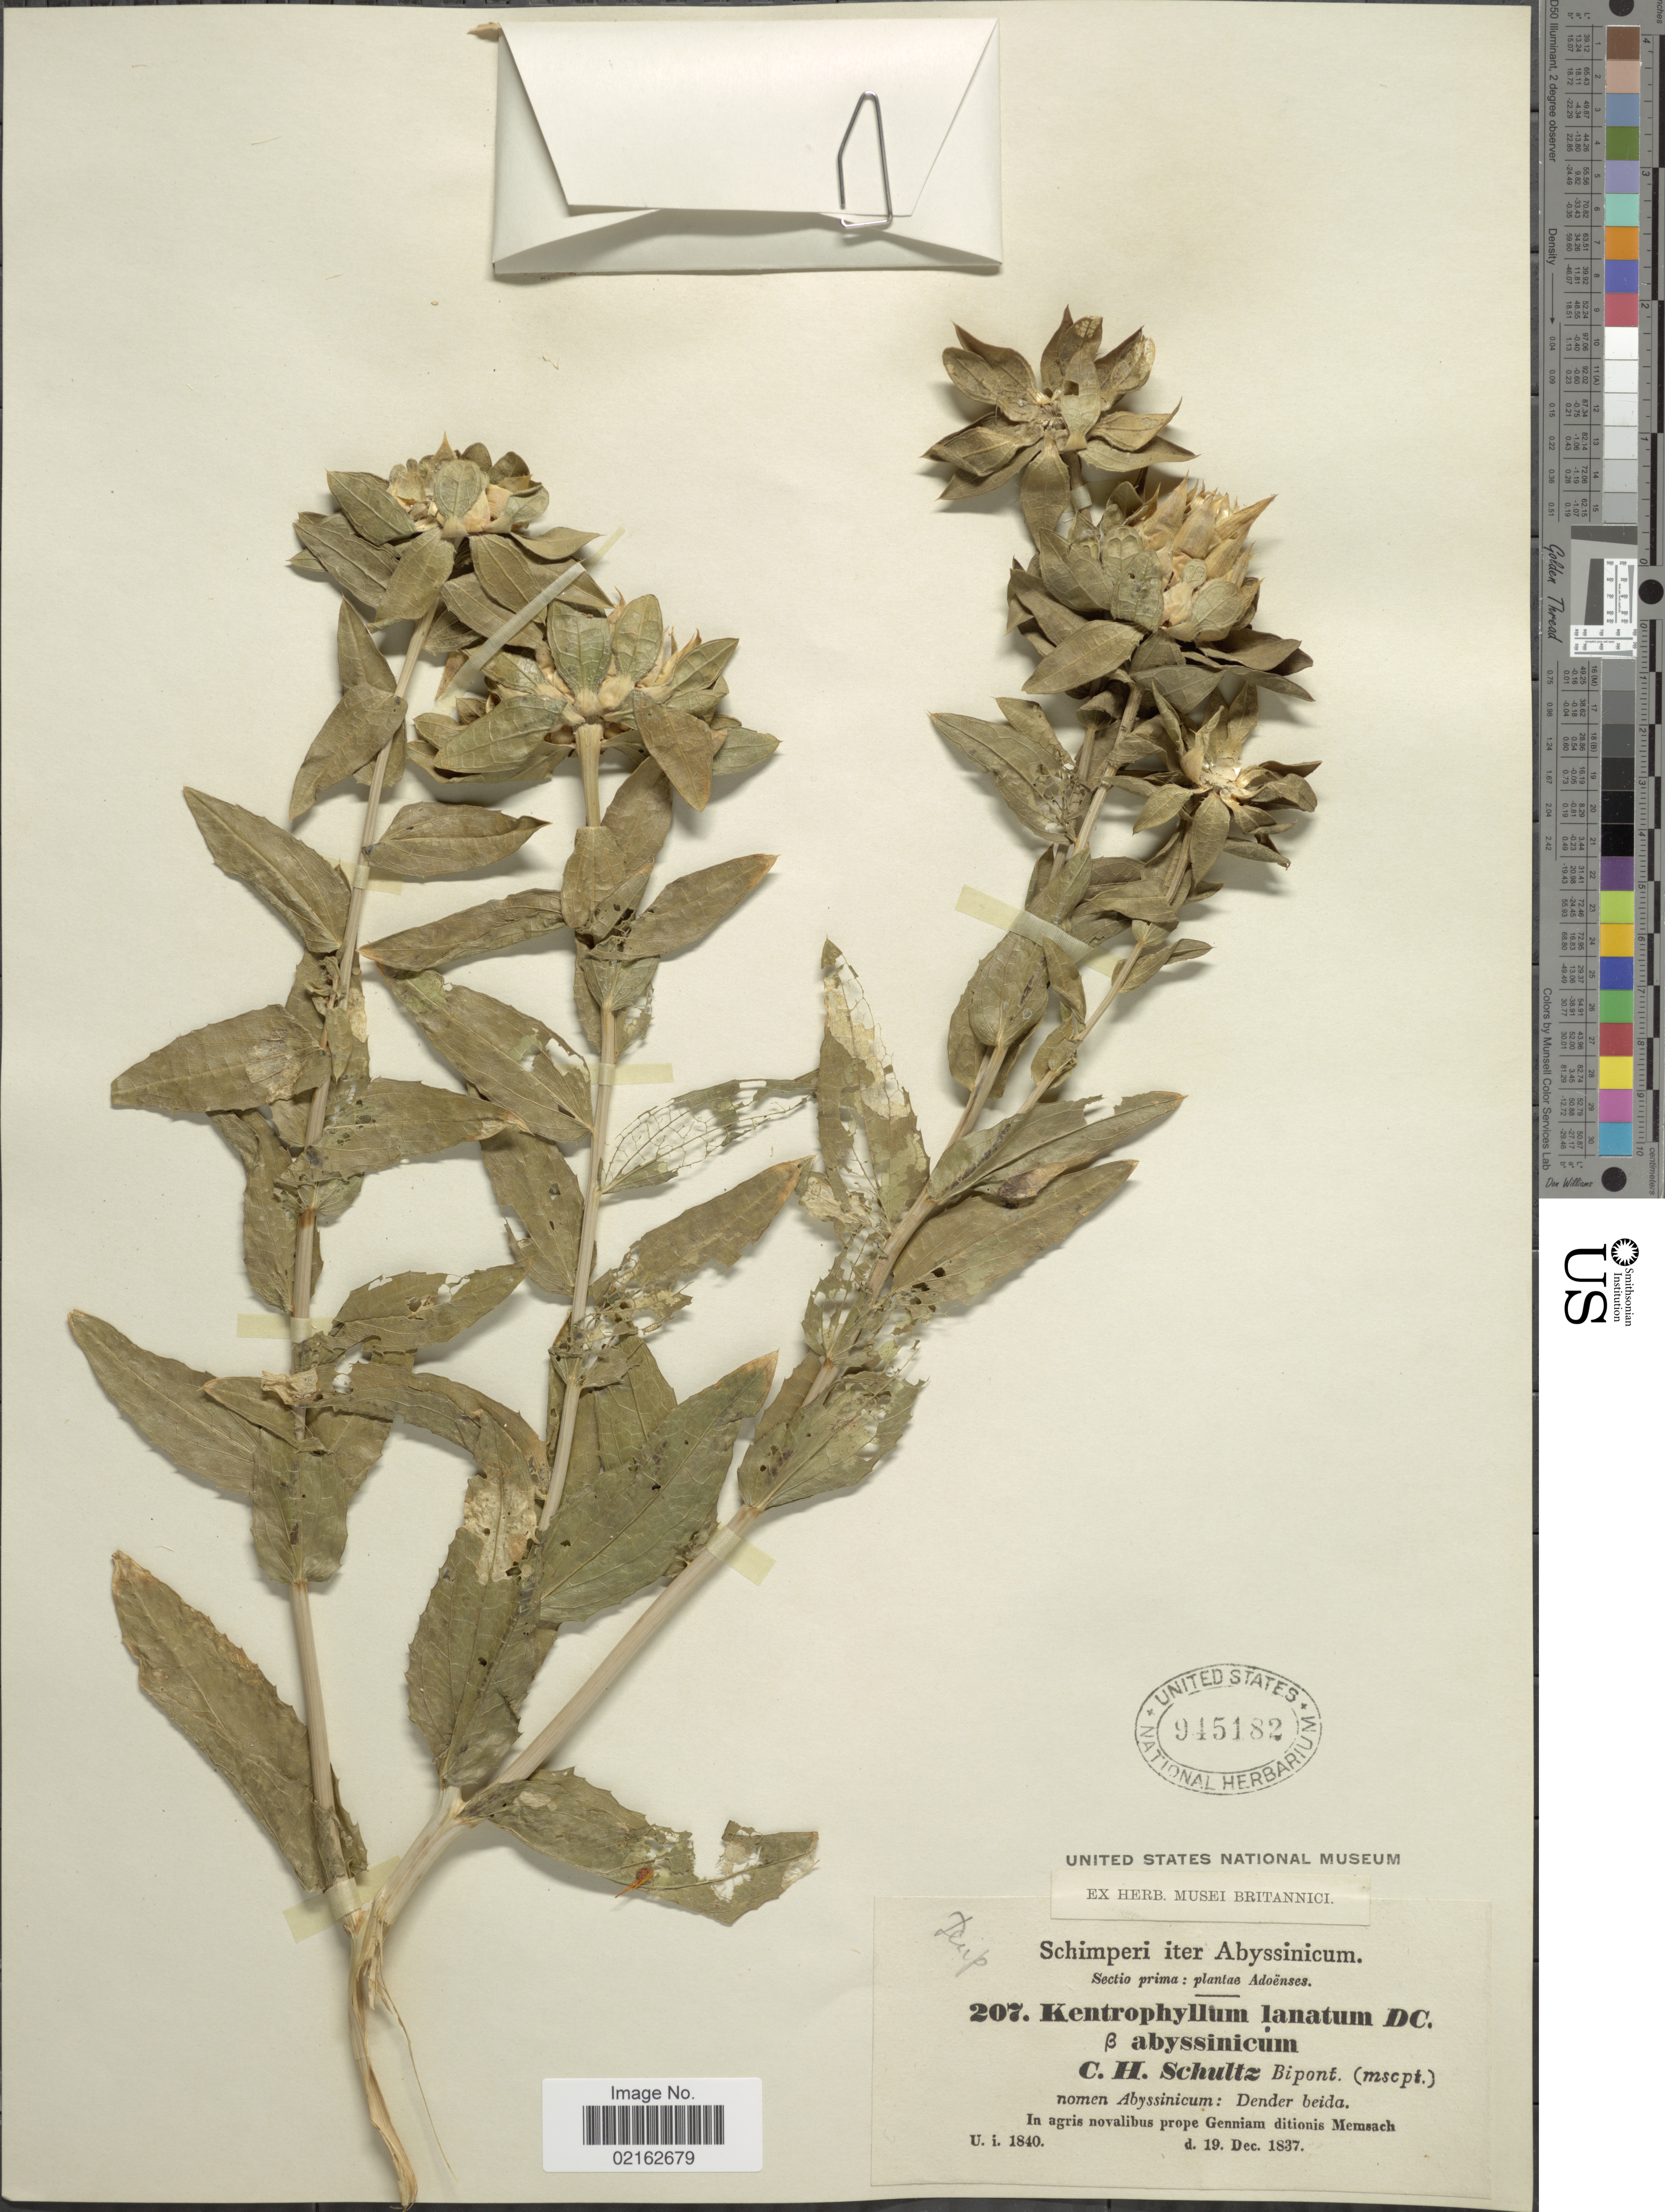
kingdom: Plantae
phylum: Tracheophyta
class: Magnoliopsida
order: Asterales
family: Asteraceae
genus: Carthamus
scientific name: Carthamus lanatus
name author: L.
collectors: -. Schimper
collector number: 207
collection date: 1837-12-19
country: Eritrea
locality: Abyssinicum, prope Genniam ditionis Memsach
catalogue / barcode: US 945182